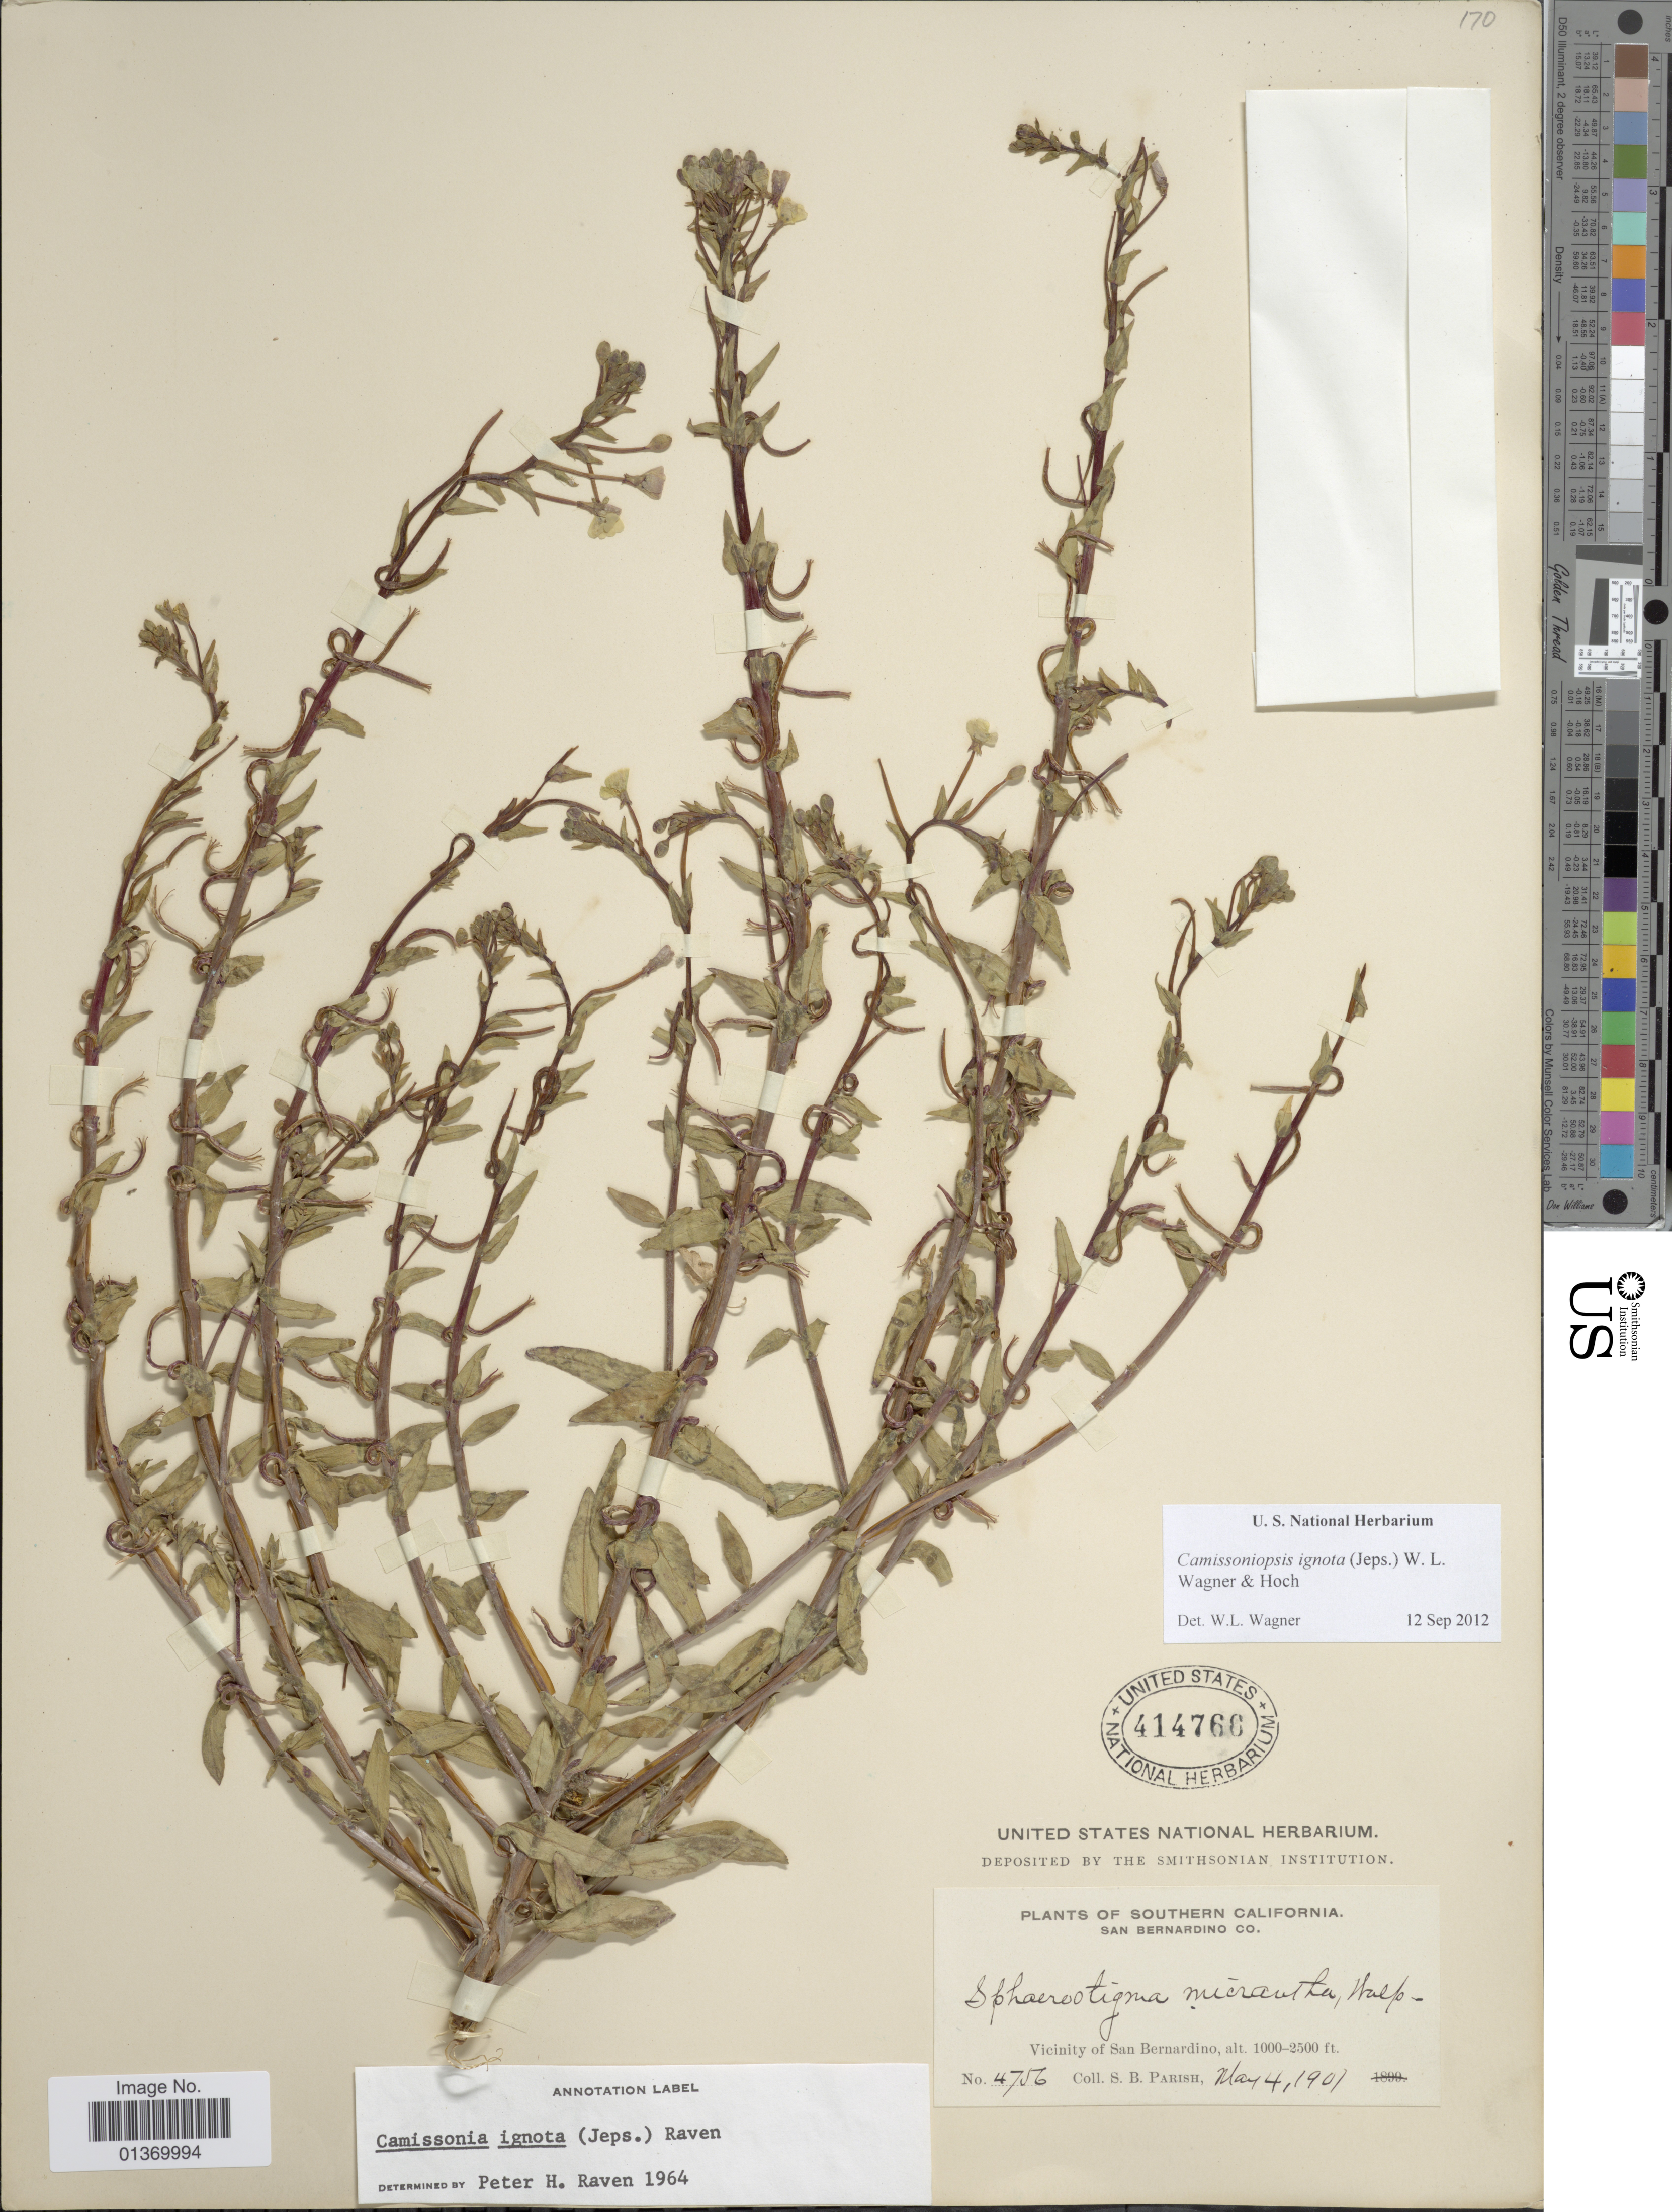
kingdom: Plantae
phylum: Tracheophyta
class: Magnoliopsida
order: Myrtales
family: Onagraceae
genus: Camissoniopsis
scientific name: Camissoniopsis ignota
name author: (Jeps.) W.L. Wagner & Hoch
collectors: S. B. Parish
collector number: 4756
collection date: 1901-05-04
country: United States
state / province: California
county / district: San Bernardino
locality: Southern California, San Bernardino Co., Vicinity of San Bernardino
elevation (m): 305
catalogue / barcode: US 414766